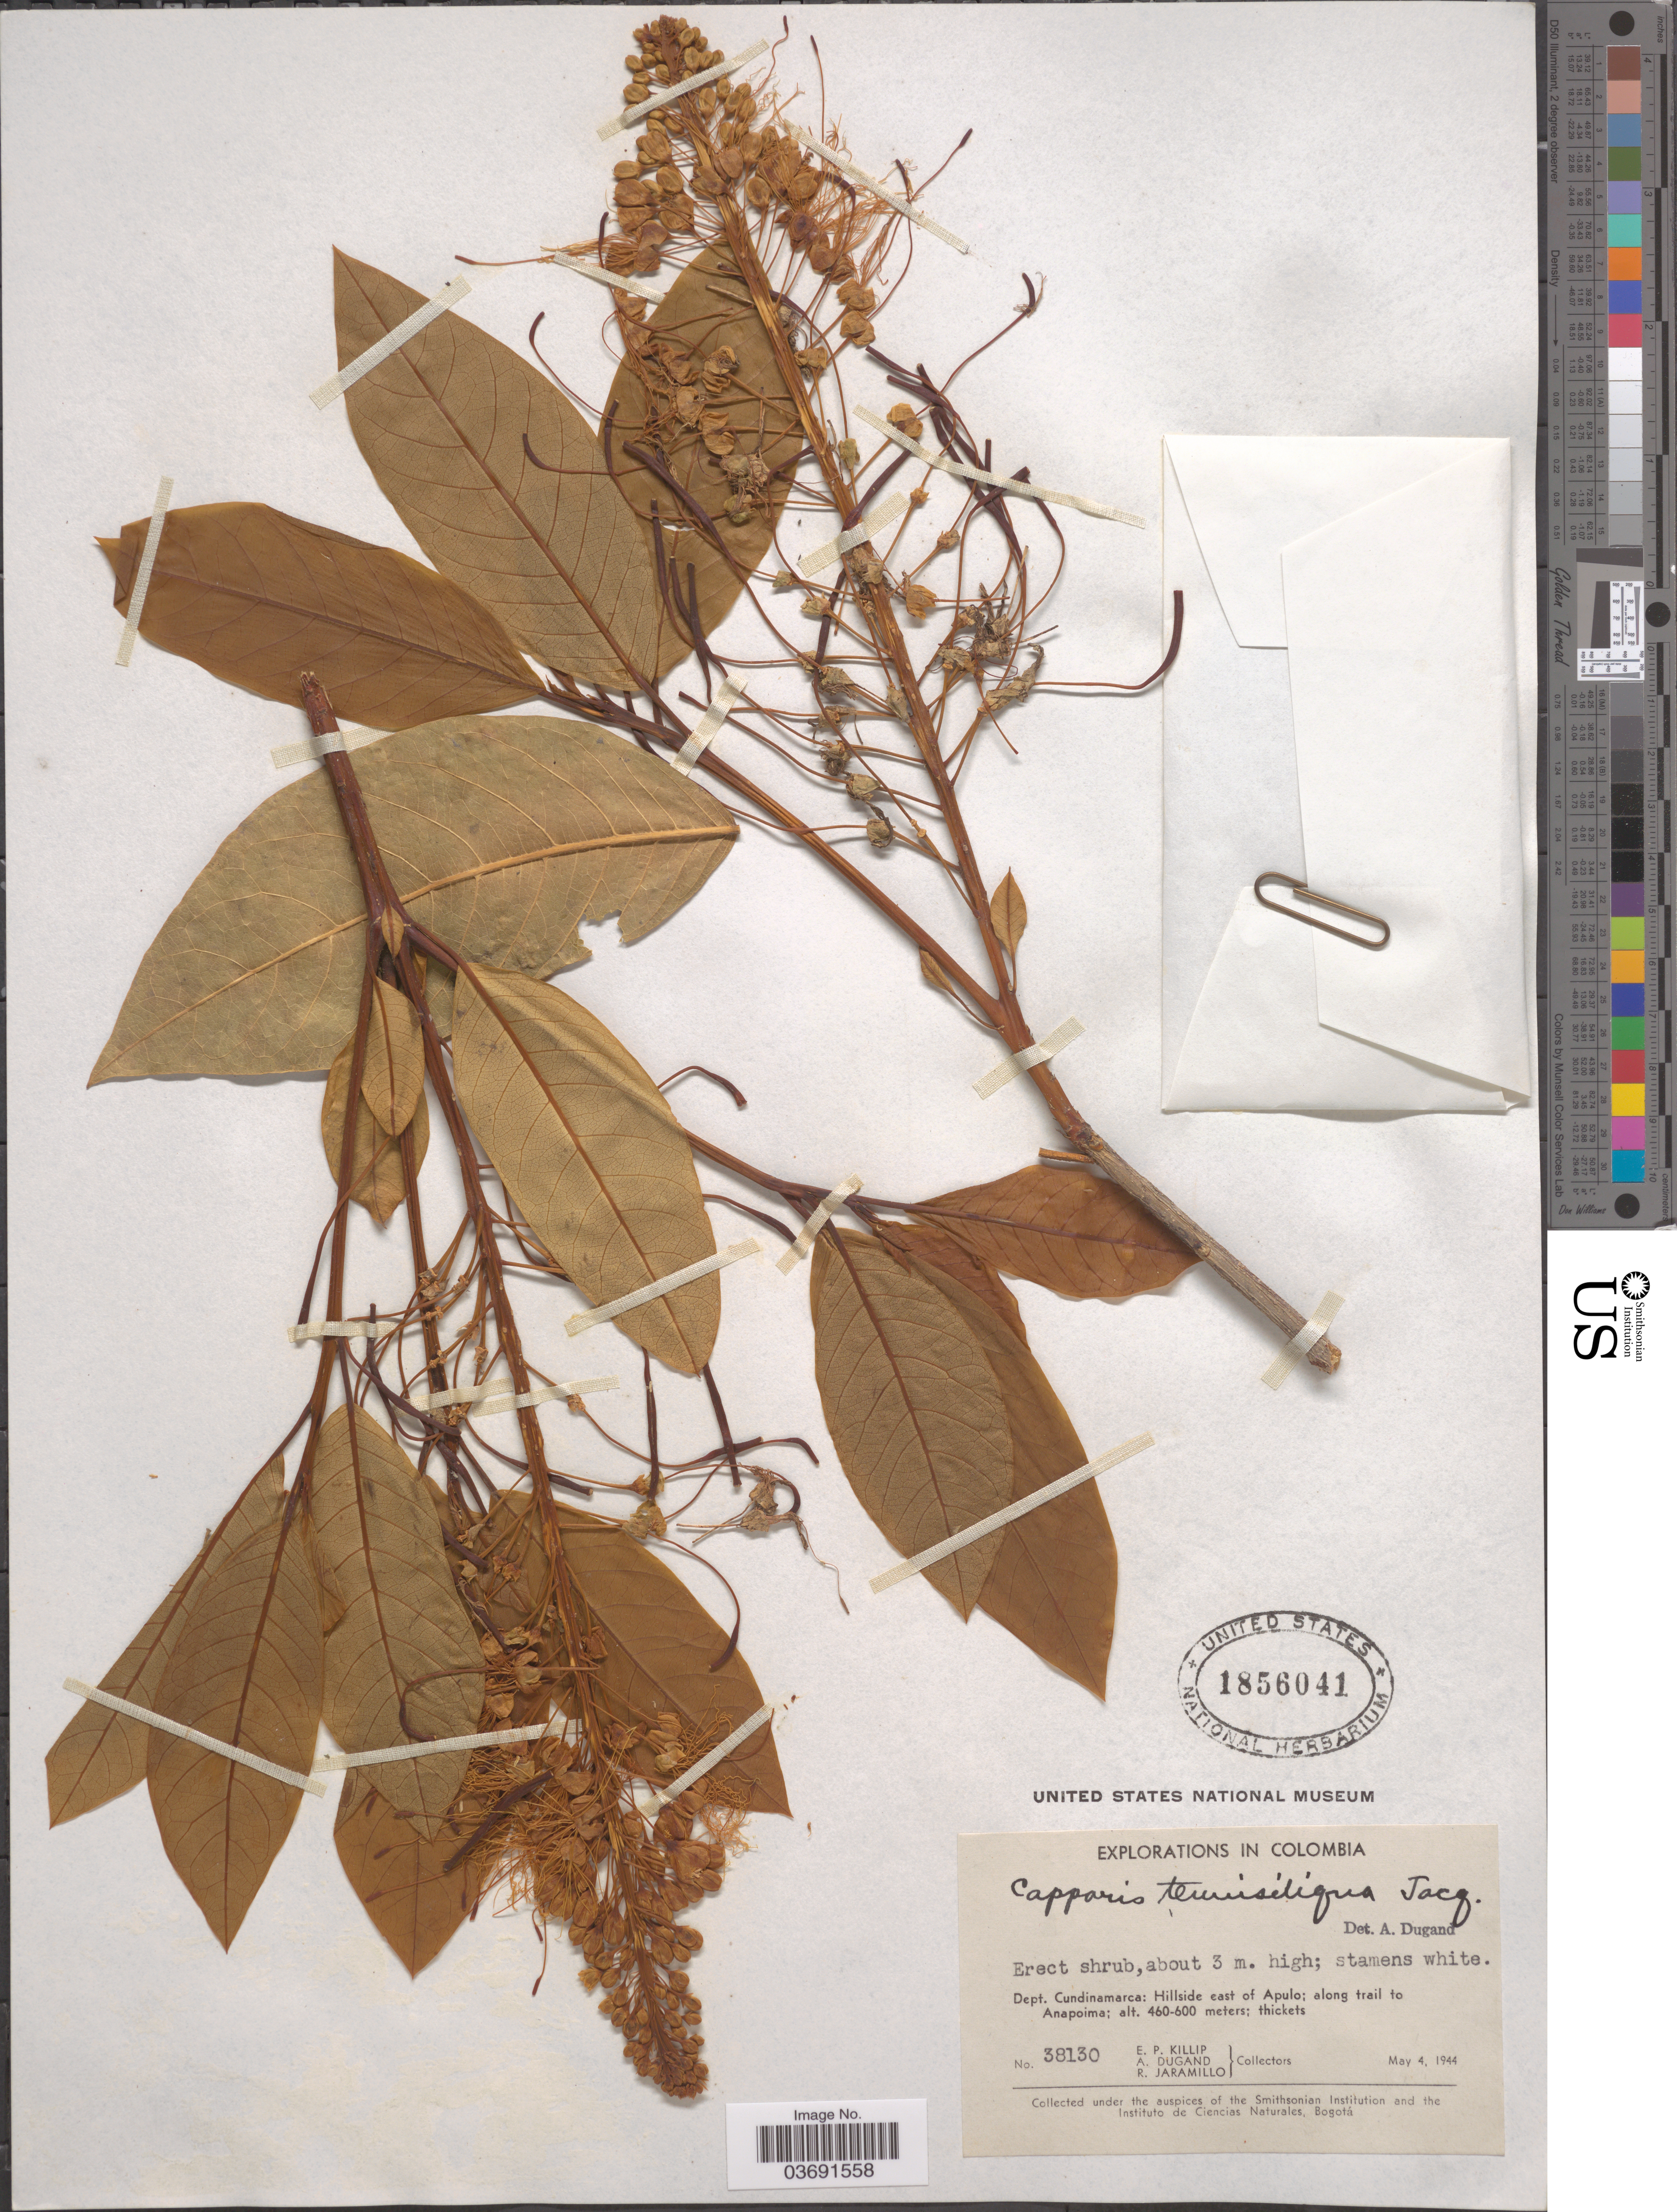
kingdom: Plantae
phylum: Tracheophyta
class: Magnoliopsida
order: Brassicales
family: Capparaceae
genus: Monilicarpa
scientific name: Monilicarpa tenuisiliqua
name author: (Jacq.) Cornejo & Iltis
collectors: E. P. Killip, A. Dugand & R. Jaramillo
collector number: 38130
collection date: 1944-05-04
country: Colombia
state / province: Cundinamarca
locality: Dept. Cundinamarca: Hillside east of Apulo; along trail to Anapoima.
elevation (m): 460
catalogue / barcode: US 1856041